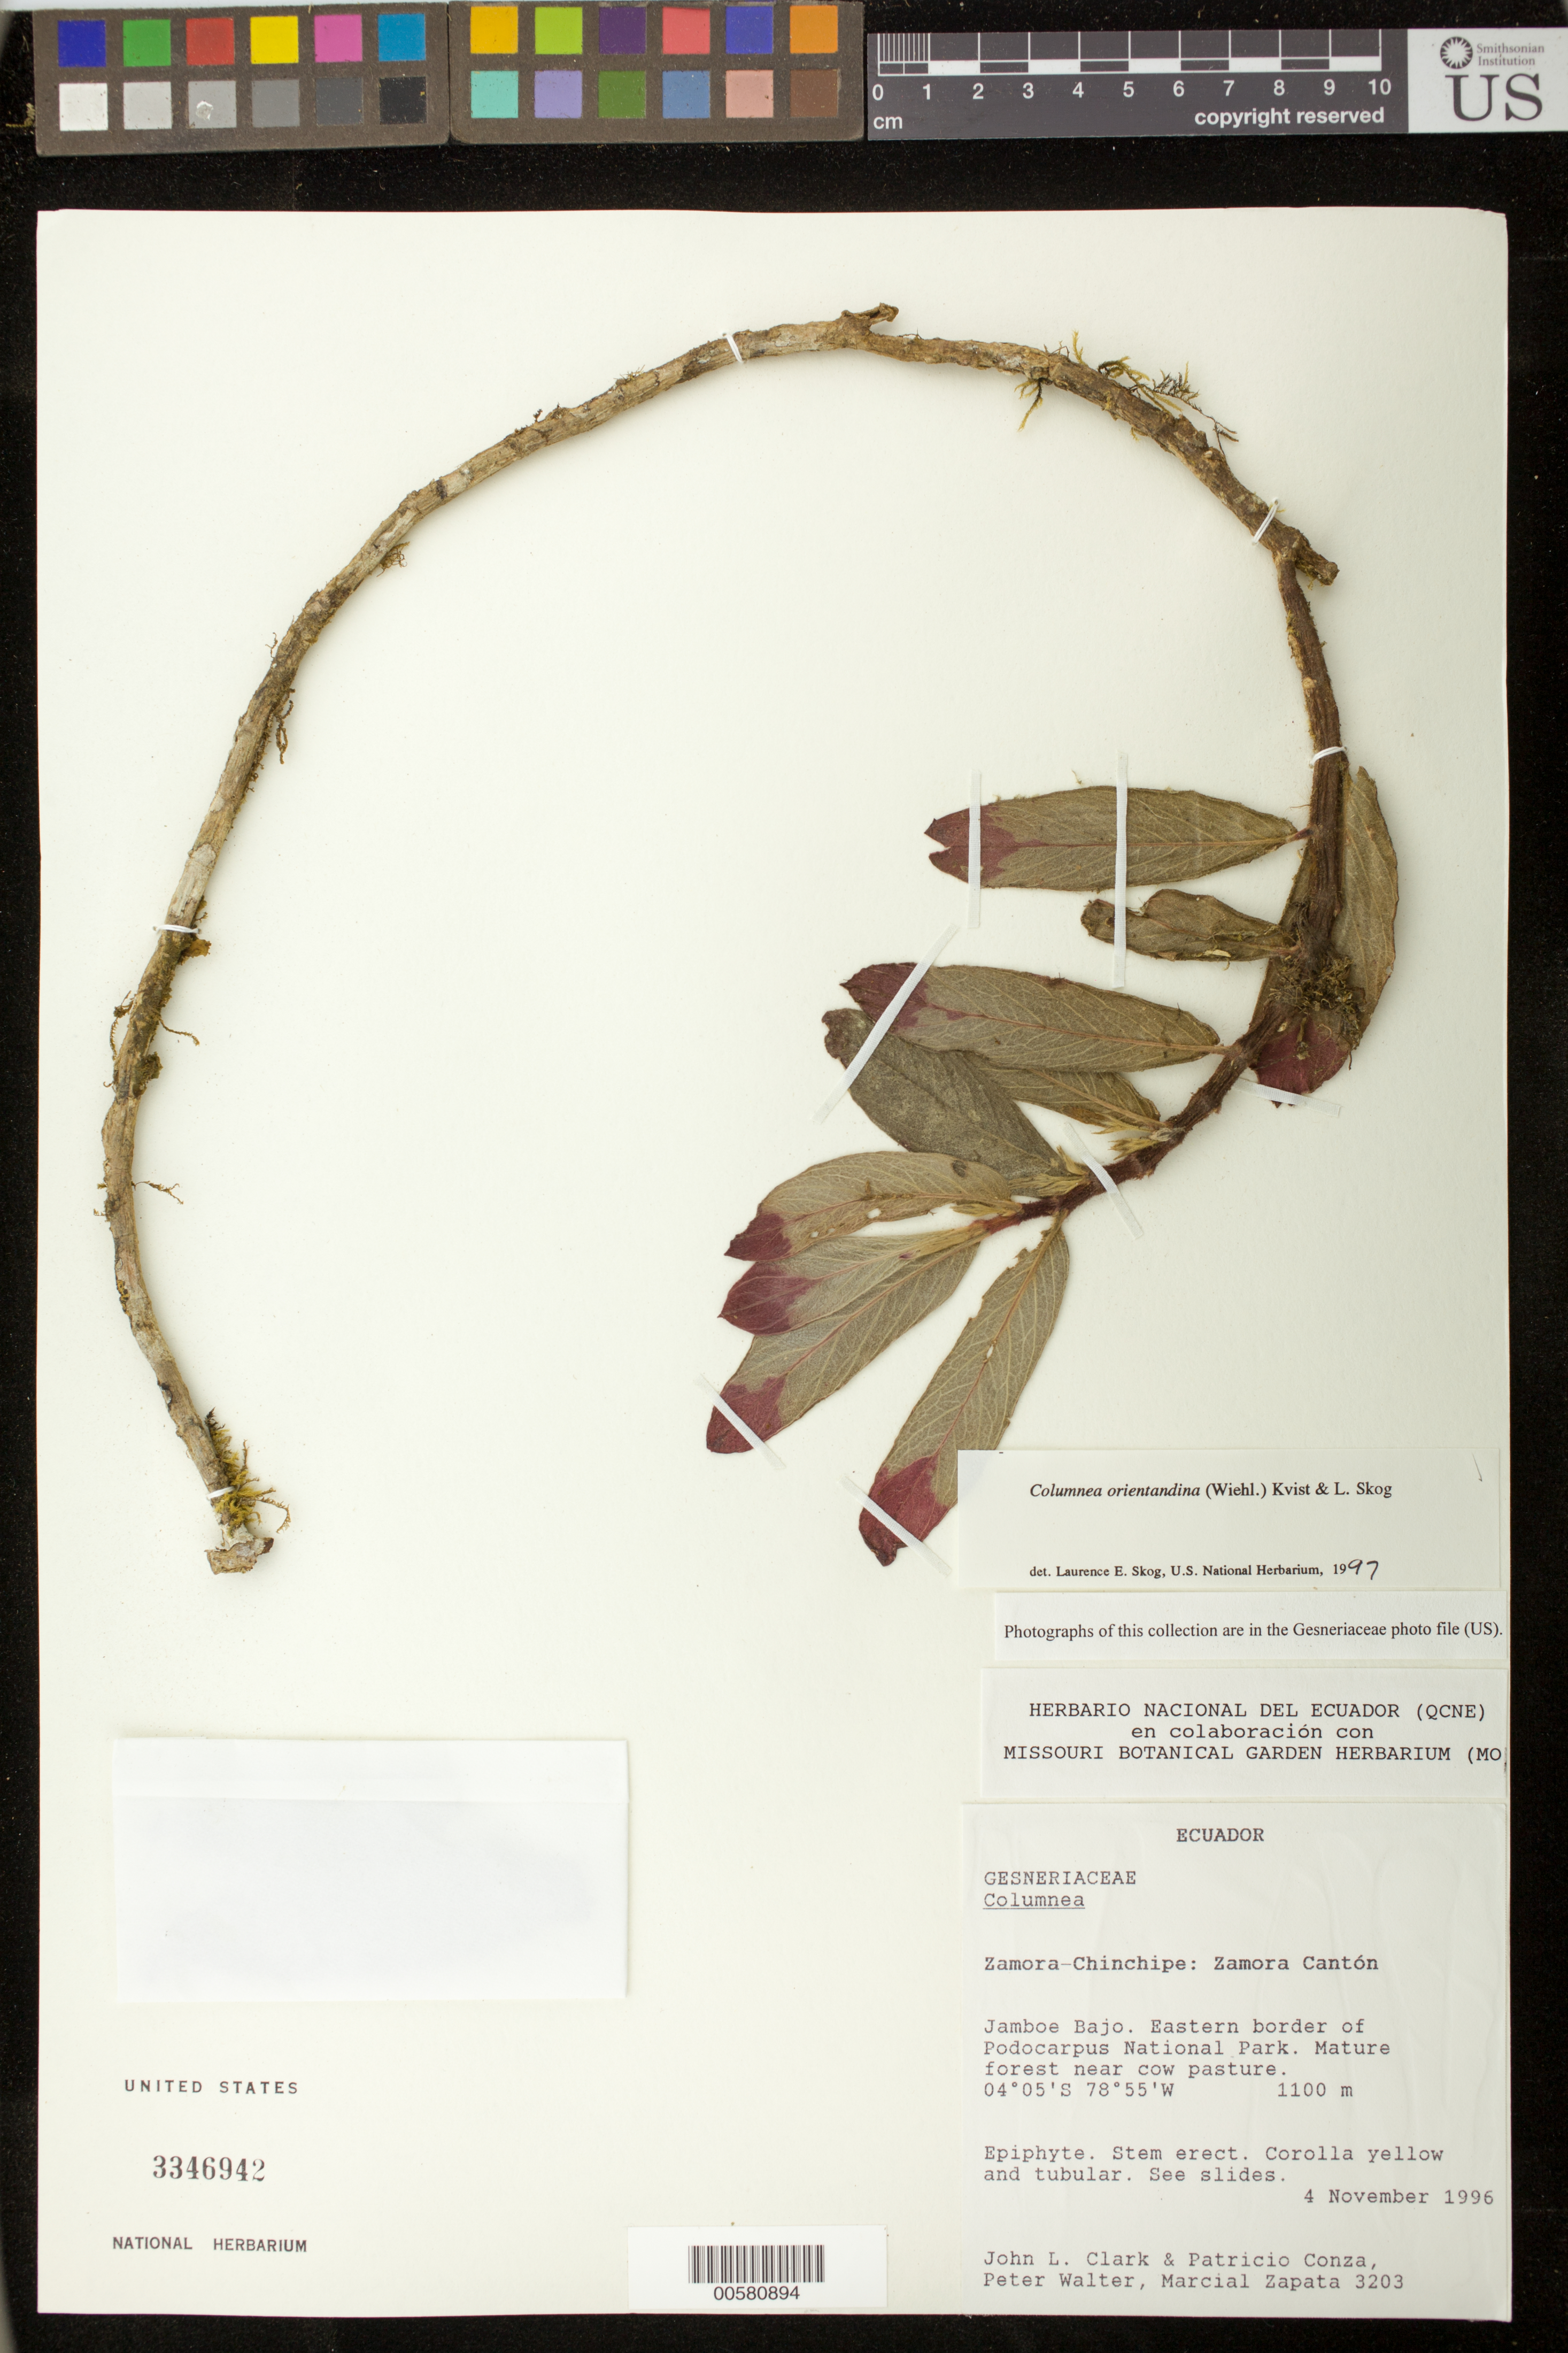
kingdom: Plantae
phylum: Tracheophyta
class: Magnoliopsida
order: Lamiales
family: Gesneriaceae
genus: Columnea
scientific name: Columnea orientandina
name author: (Wiehler) L.P. Kvist & L.E. Skog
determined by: Skog, Laurence E.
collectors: J. L. Clark, P. Conza, P. Walter & M. Zapata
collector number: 3203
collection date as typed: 04 Nov 1996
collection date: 1996-11-04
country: Ecuador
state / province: Zamora-Chinchipe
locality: Zamora Cantón. Jamboe Bajo, eastern border of Podocarpus National Park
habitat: Mature forest near cow pasture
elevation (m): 1100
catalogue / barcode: US 3346942